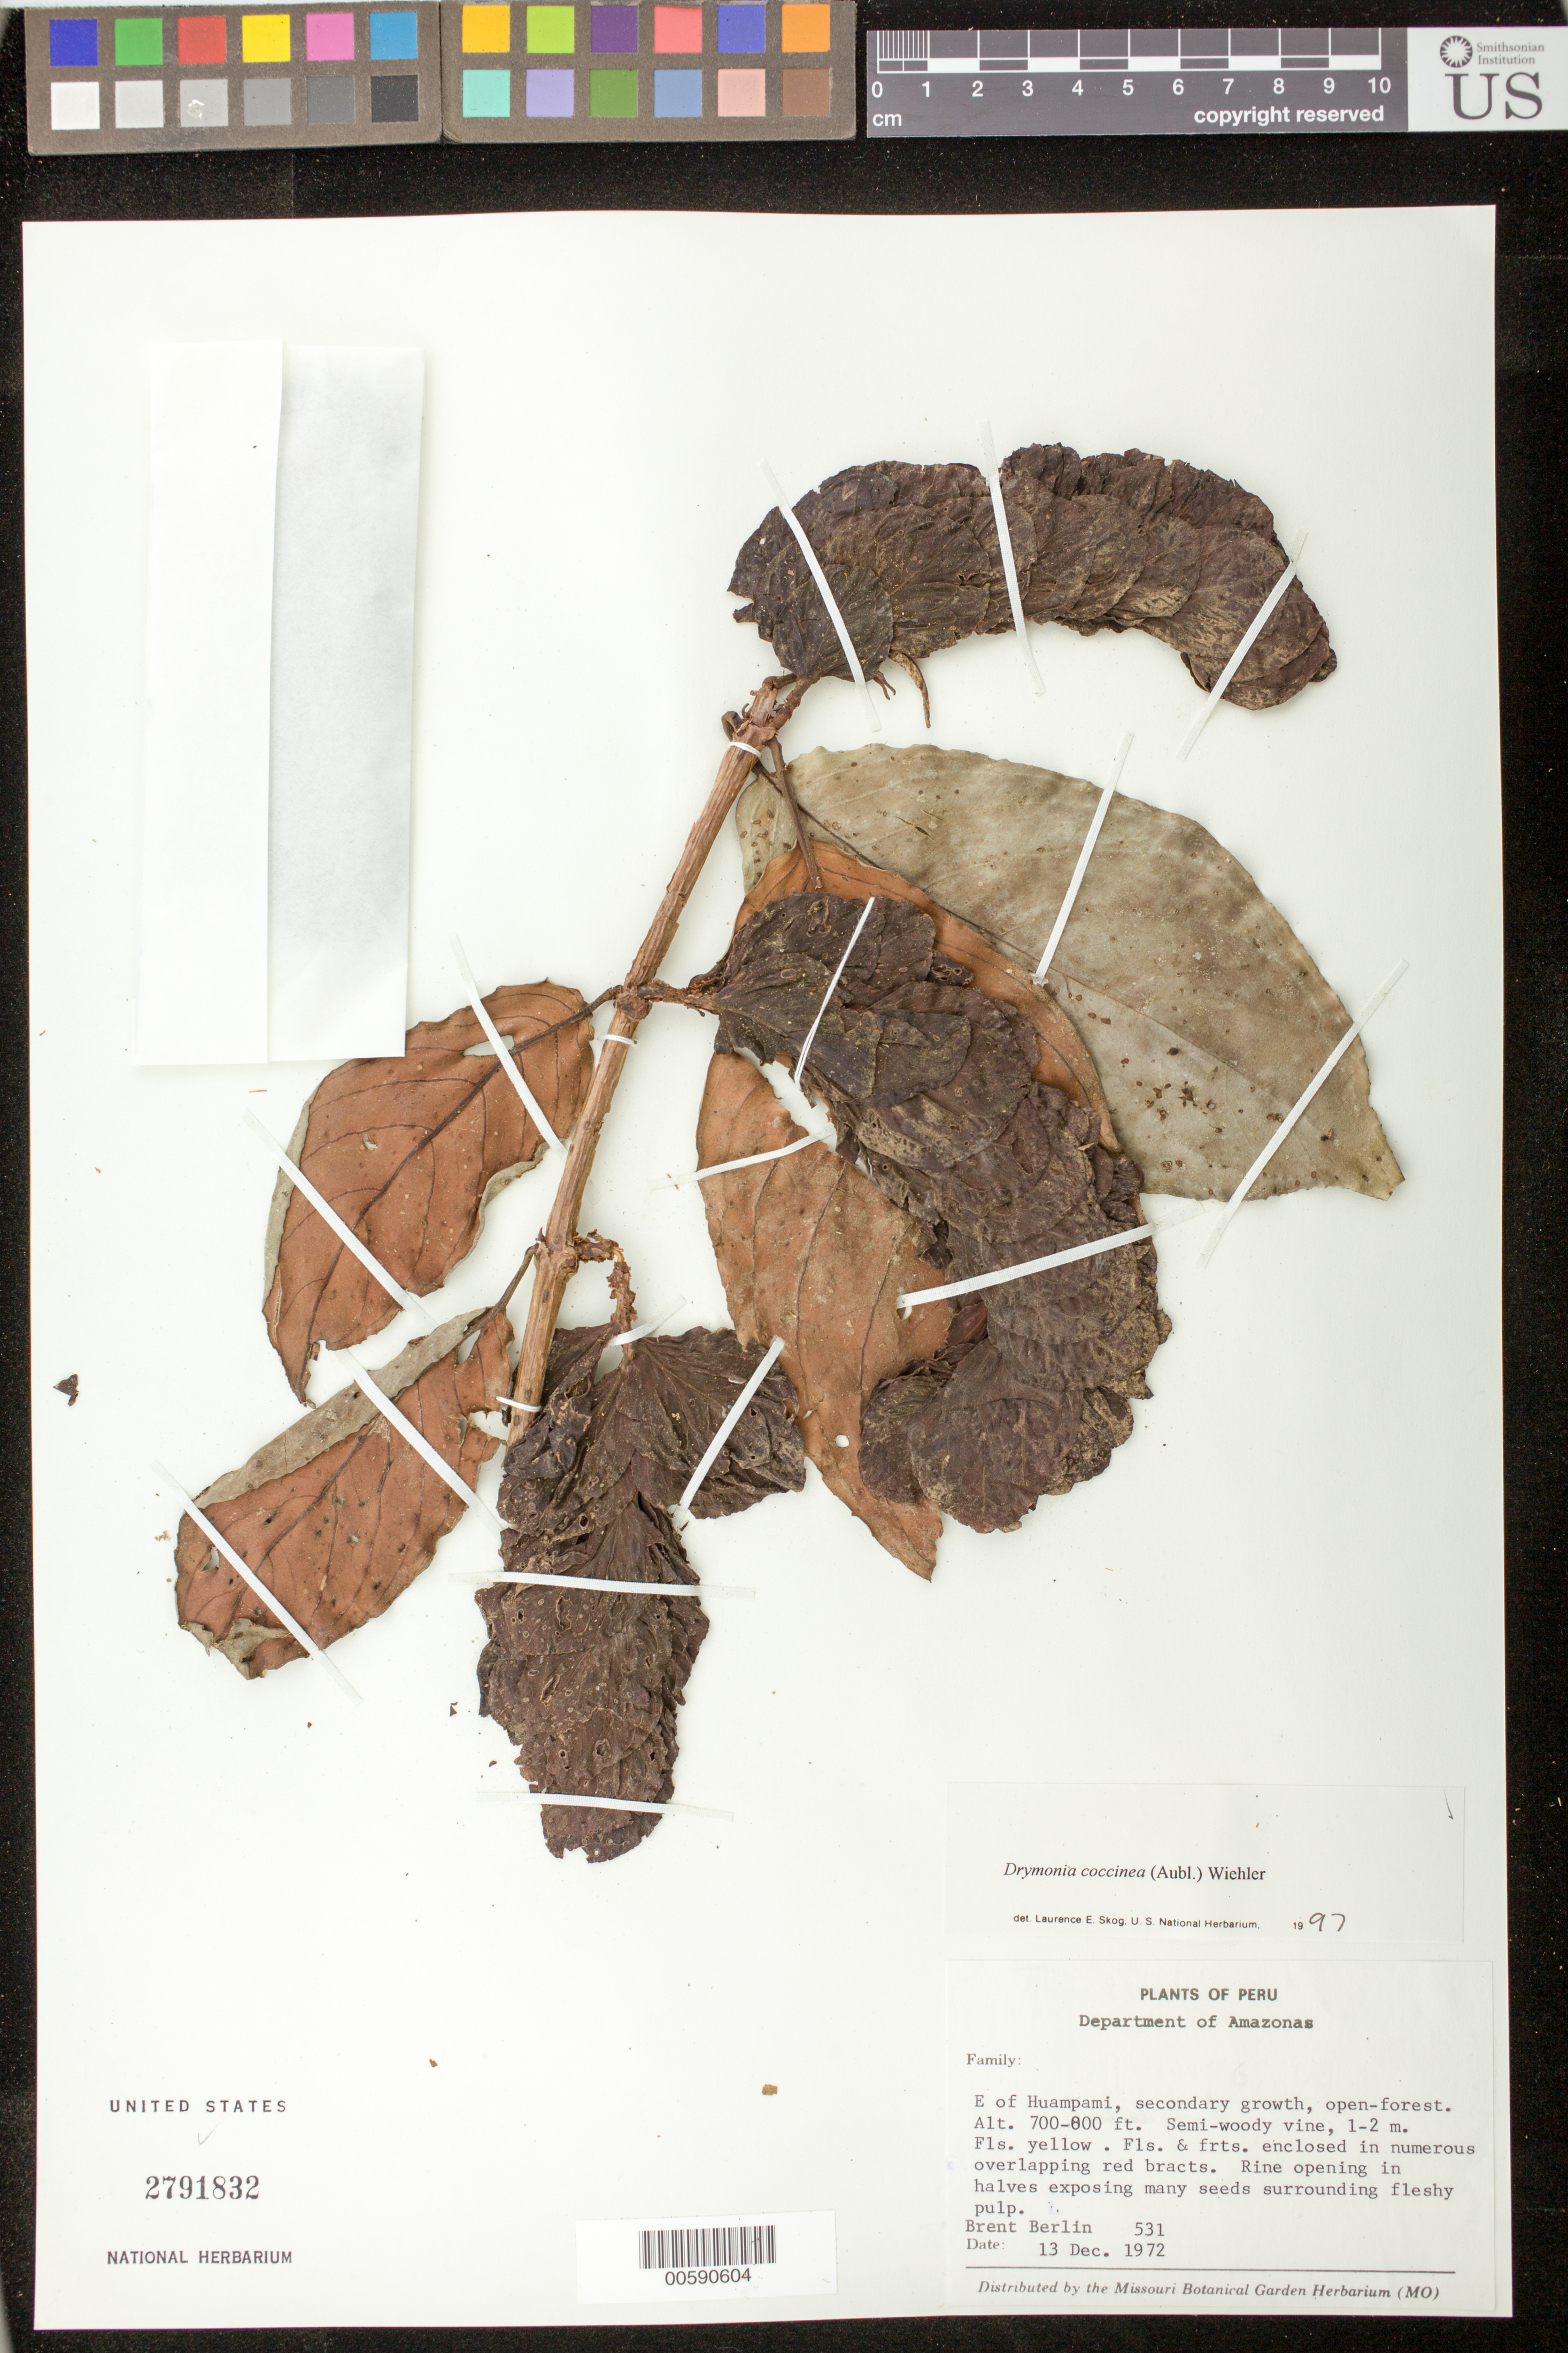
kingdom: Plantae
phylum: Tracheophyta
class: Magnoliopsida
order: Lamiales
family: Gesneriaceae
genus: Drymonia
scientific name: Drymonia coccinea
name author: (Aubl.) Wiehler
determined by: Skog, Laurence E.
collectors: B. Berlin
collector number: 531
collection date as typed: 13 Dec 1972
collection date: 1972-12-13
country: Peru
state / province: Amazonas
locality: E of Huampami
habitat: Secondary growth, open-forest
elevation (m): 213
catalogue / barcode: US 2791832